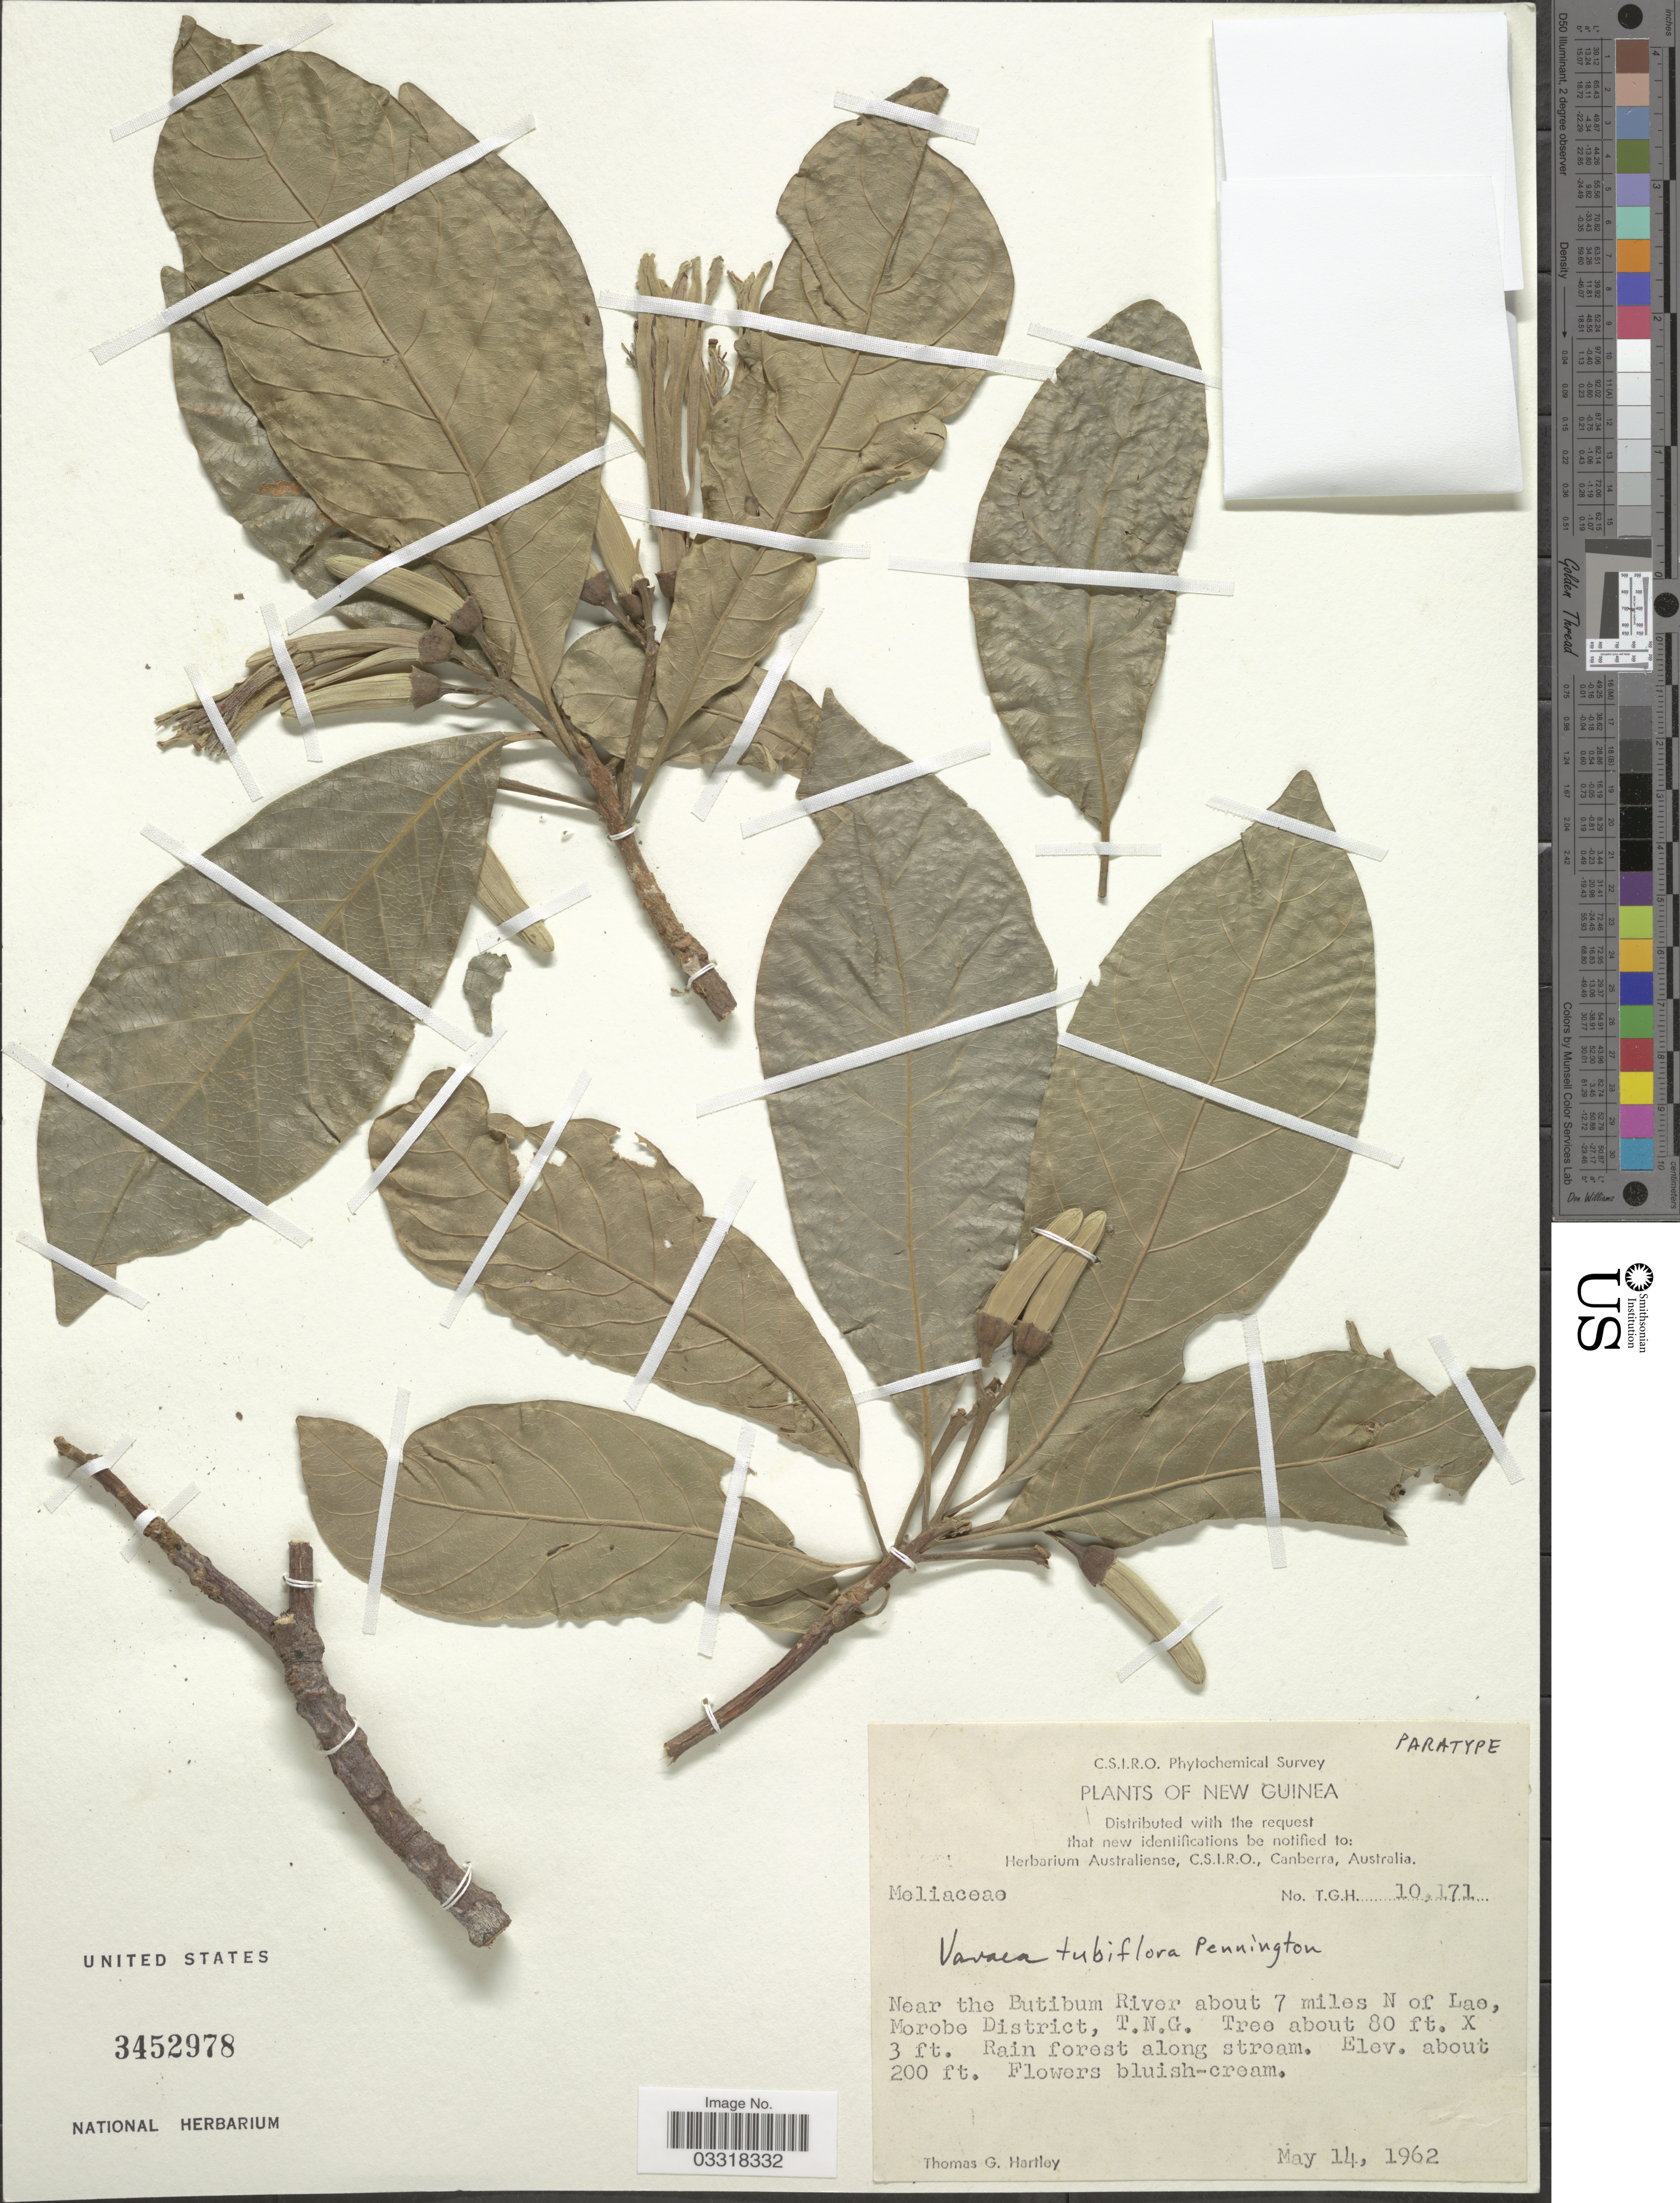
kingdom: Plantae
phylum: Tracheophyta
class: Magnoliopsida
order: Sapindales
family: Meliaceae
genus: Vavaea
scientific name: Vavaea tubiflora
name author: T.D. Penn.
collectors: T. G. Hartley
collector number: TGH10171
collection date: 1962-05-14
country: Papua New Guinea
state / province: Morobe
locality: New Guinea. Near the Butibum River, about 7 miles N of Lae, Morobe District.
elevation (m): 61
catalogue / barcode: US 3452978